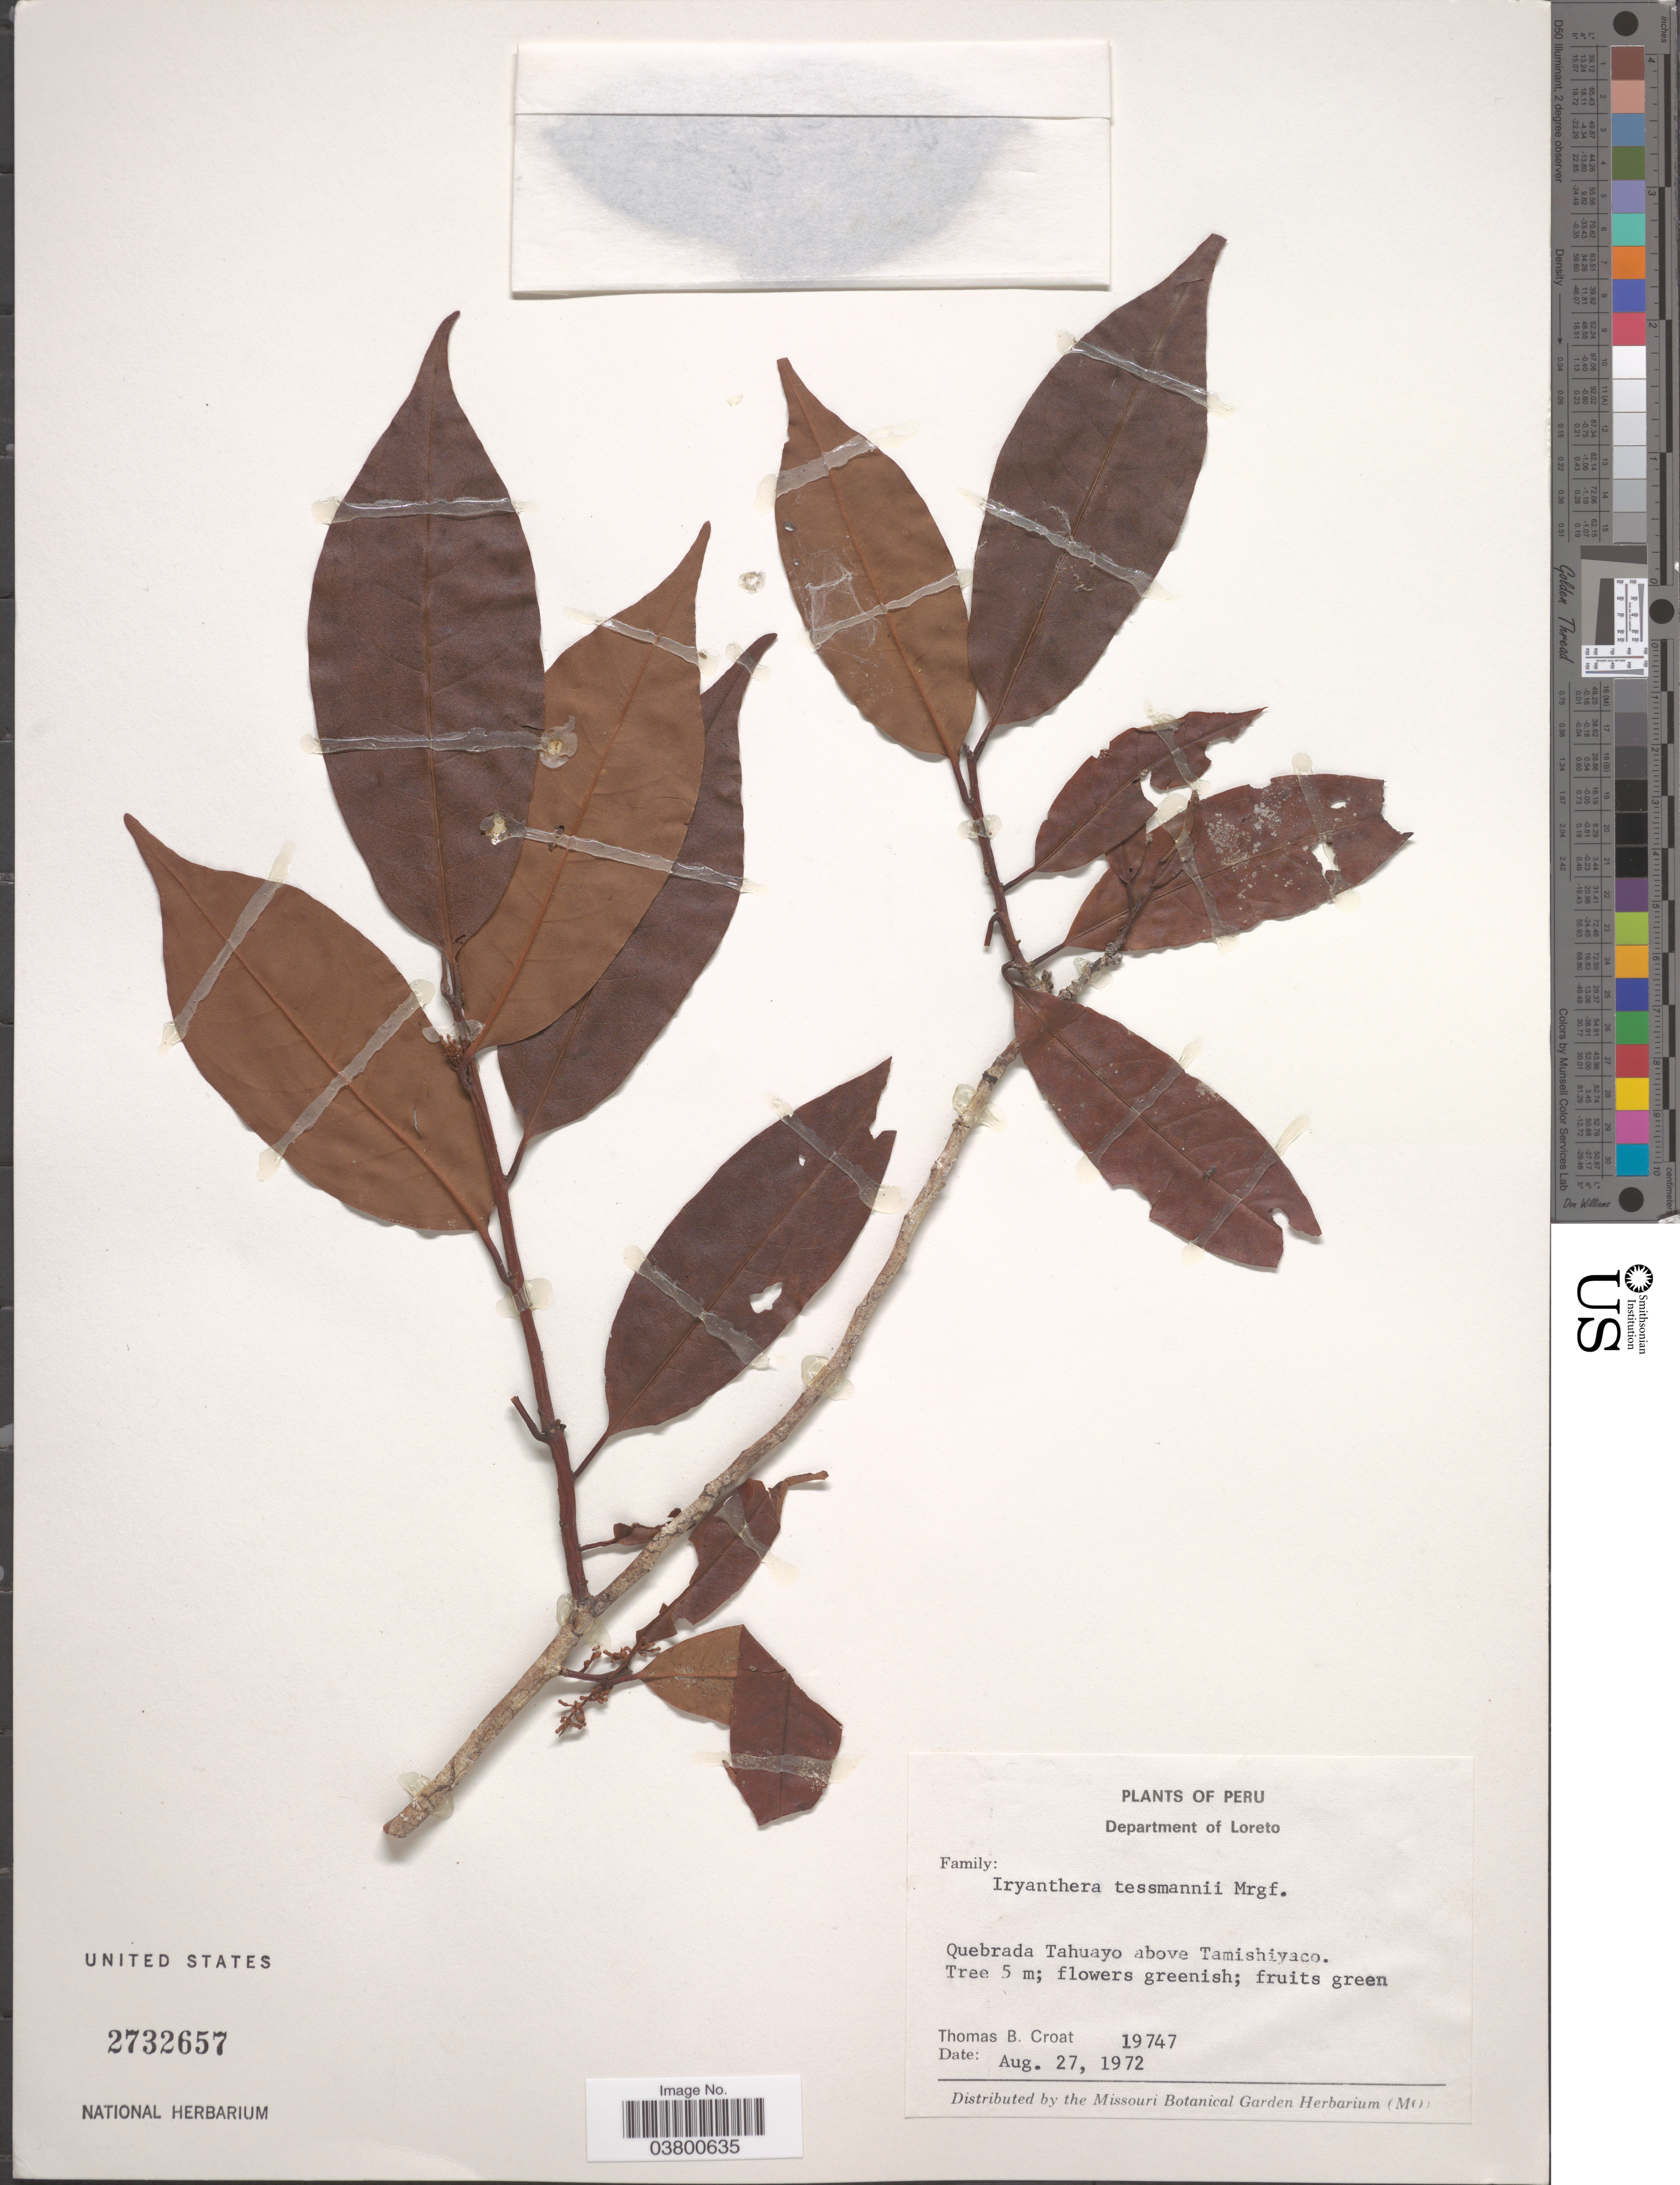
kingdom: Plantae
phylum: Tracheophyta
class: Magnoliopsida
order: Magnoliales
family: Myristicaceae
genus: Iryanthera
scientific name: Iryanthera tessmannii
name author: Markgr.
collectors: T. B. Croat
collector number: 19747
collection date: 1972-08-27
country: Peru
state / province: Loreto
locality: Department of Loreto. Quebrada Tahuayo above Tamishiyaco.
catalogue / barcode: US 2732657